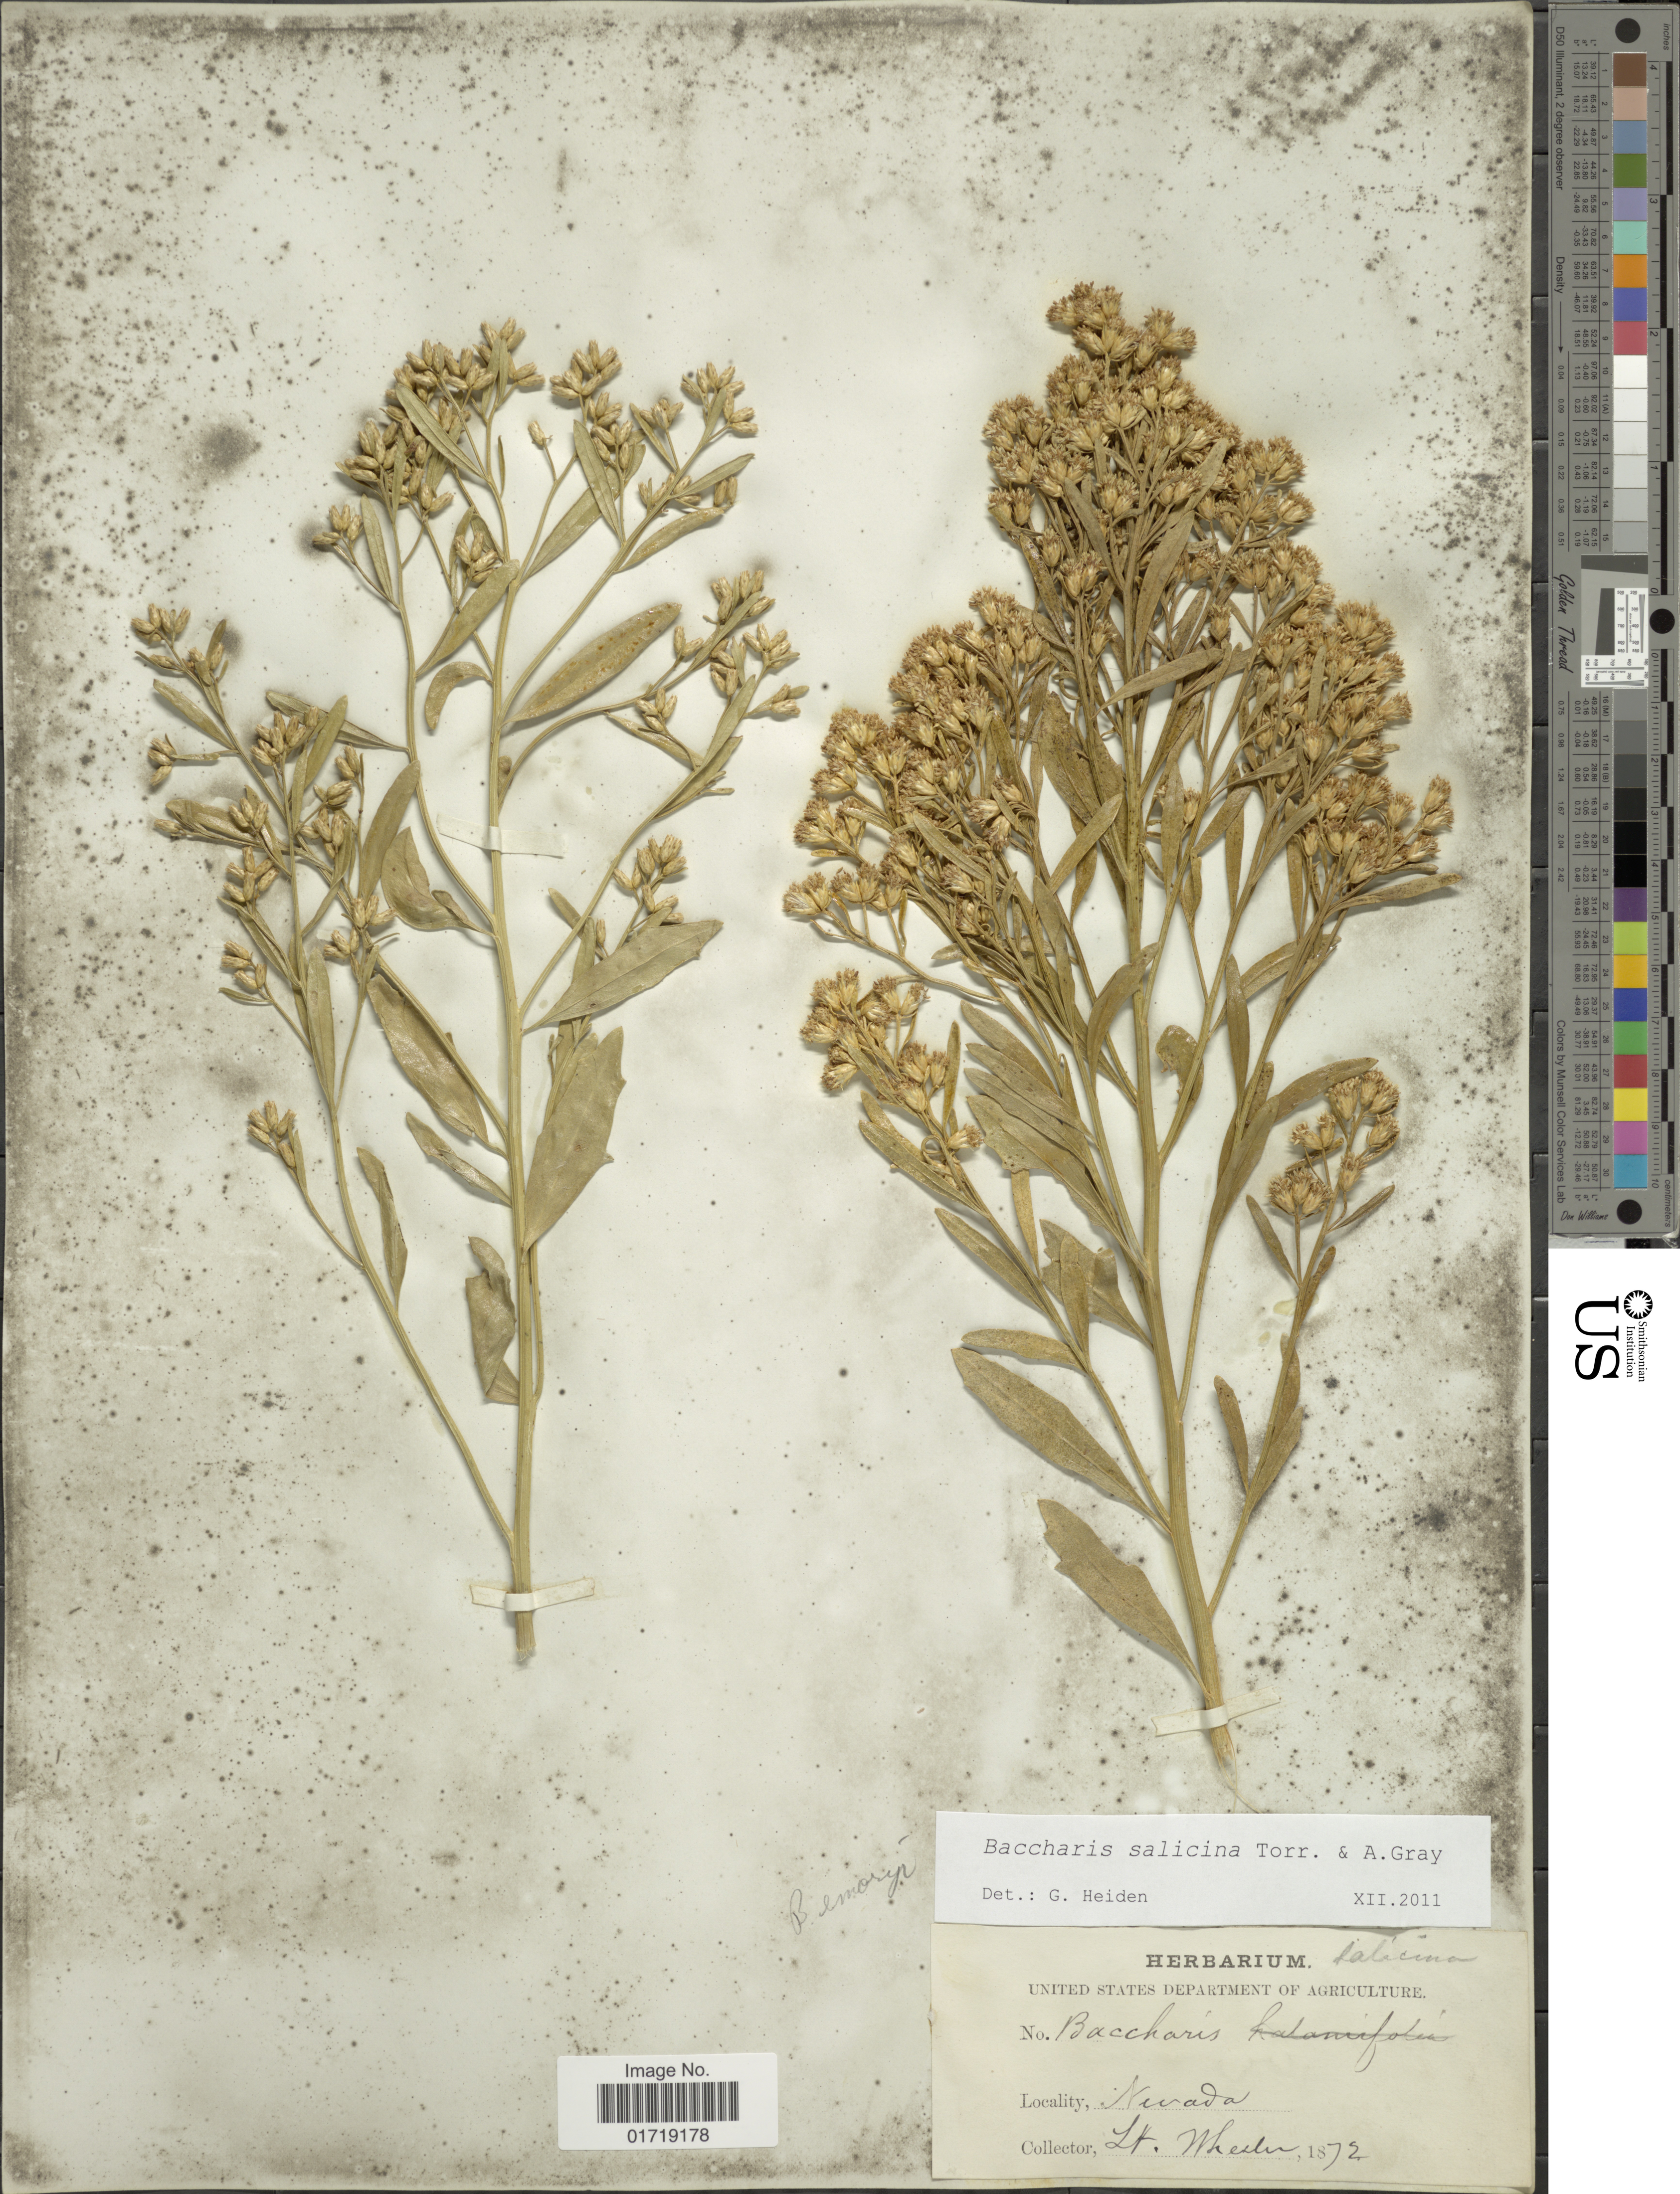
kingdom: Plantae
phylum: Tracheophyta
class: Magnoliopsida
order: Asterales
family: Asteraceae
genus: Baccharis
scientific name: Baccharis salicina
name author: Torr. & A. Gray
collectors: H. Lester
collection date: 1872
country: United States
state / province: Nevada